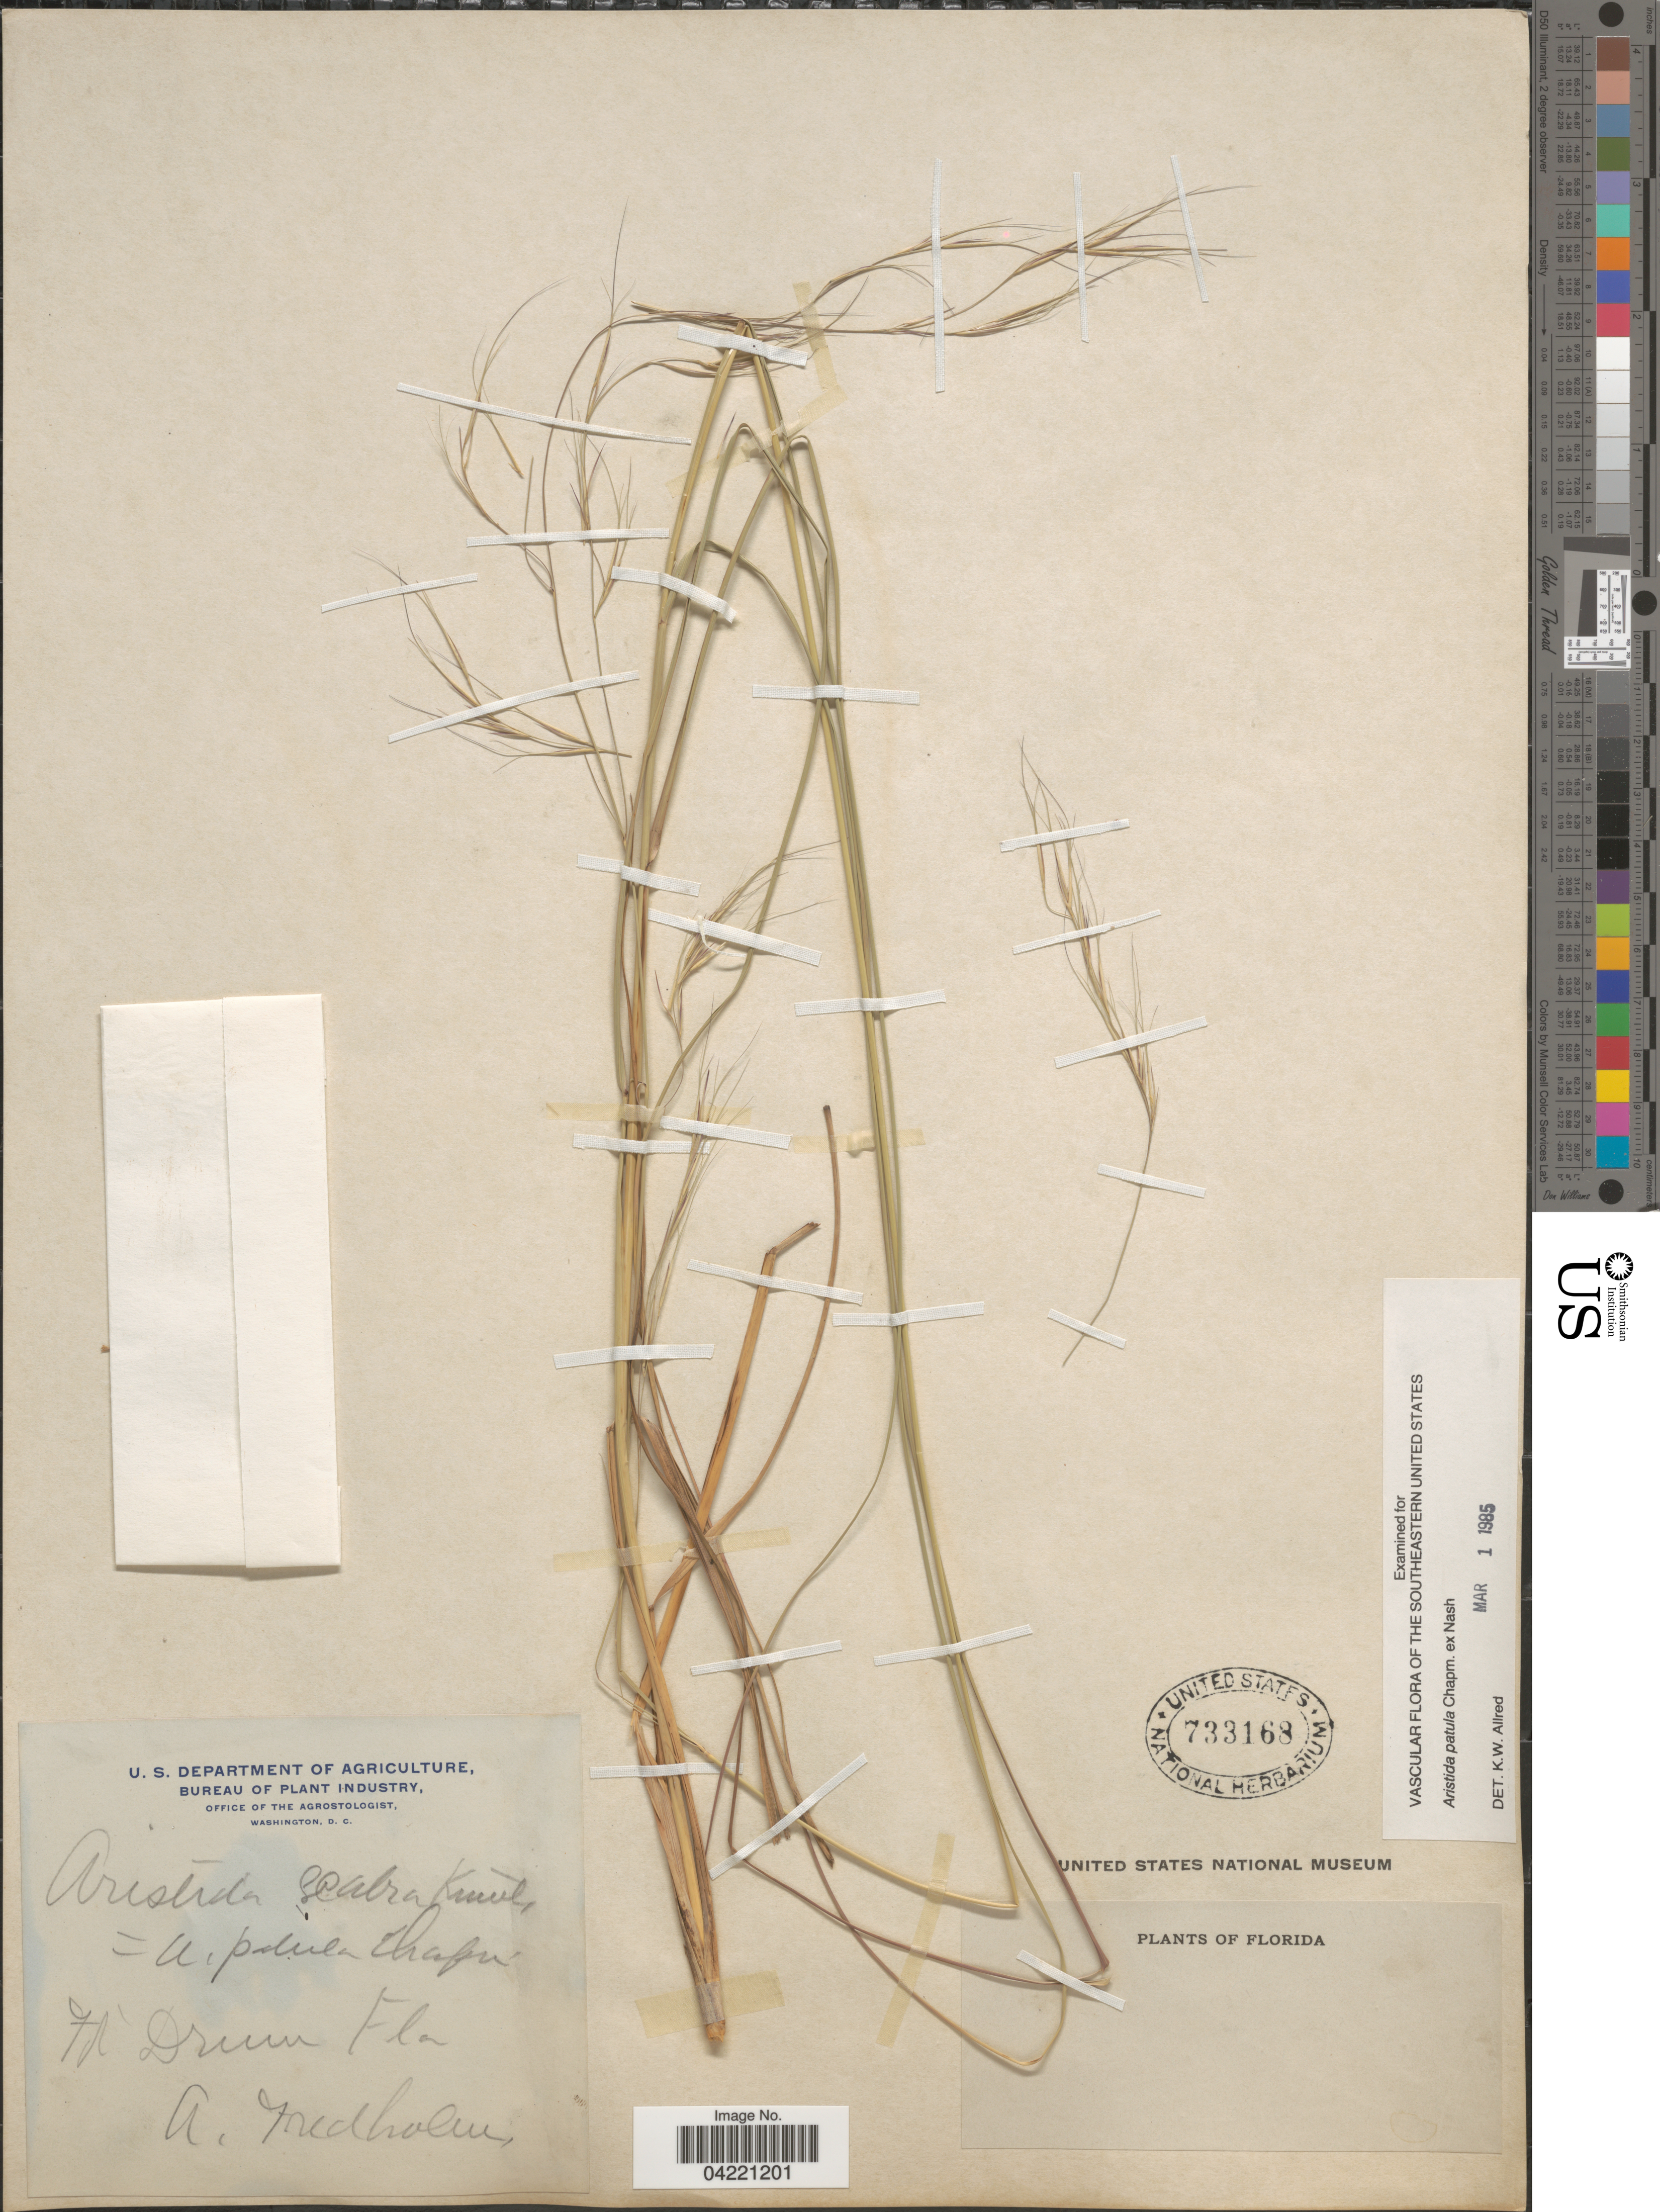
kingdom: Plantae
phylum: Tracheophyta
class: Liliopsida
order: Poales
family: Poaceae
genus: Aristida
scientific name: Aristida patula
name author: Chapm. ex Nash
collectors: A. Fredholm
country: United States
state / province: Florida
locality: Ft. Drum.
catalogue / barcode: US 733168